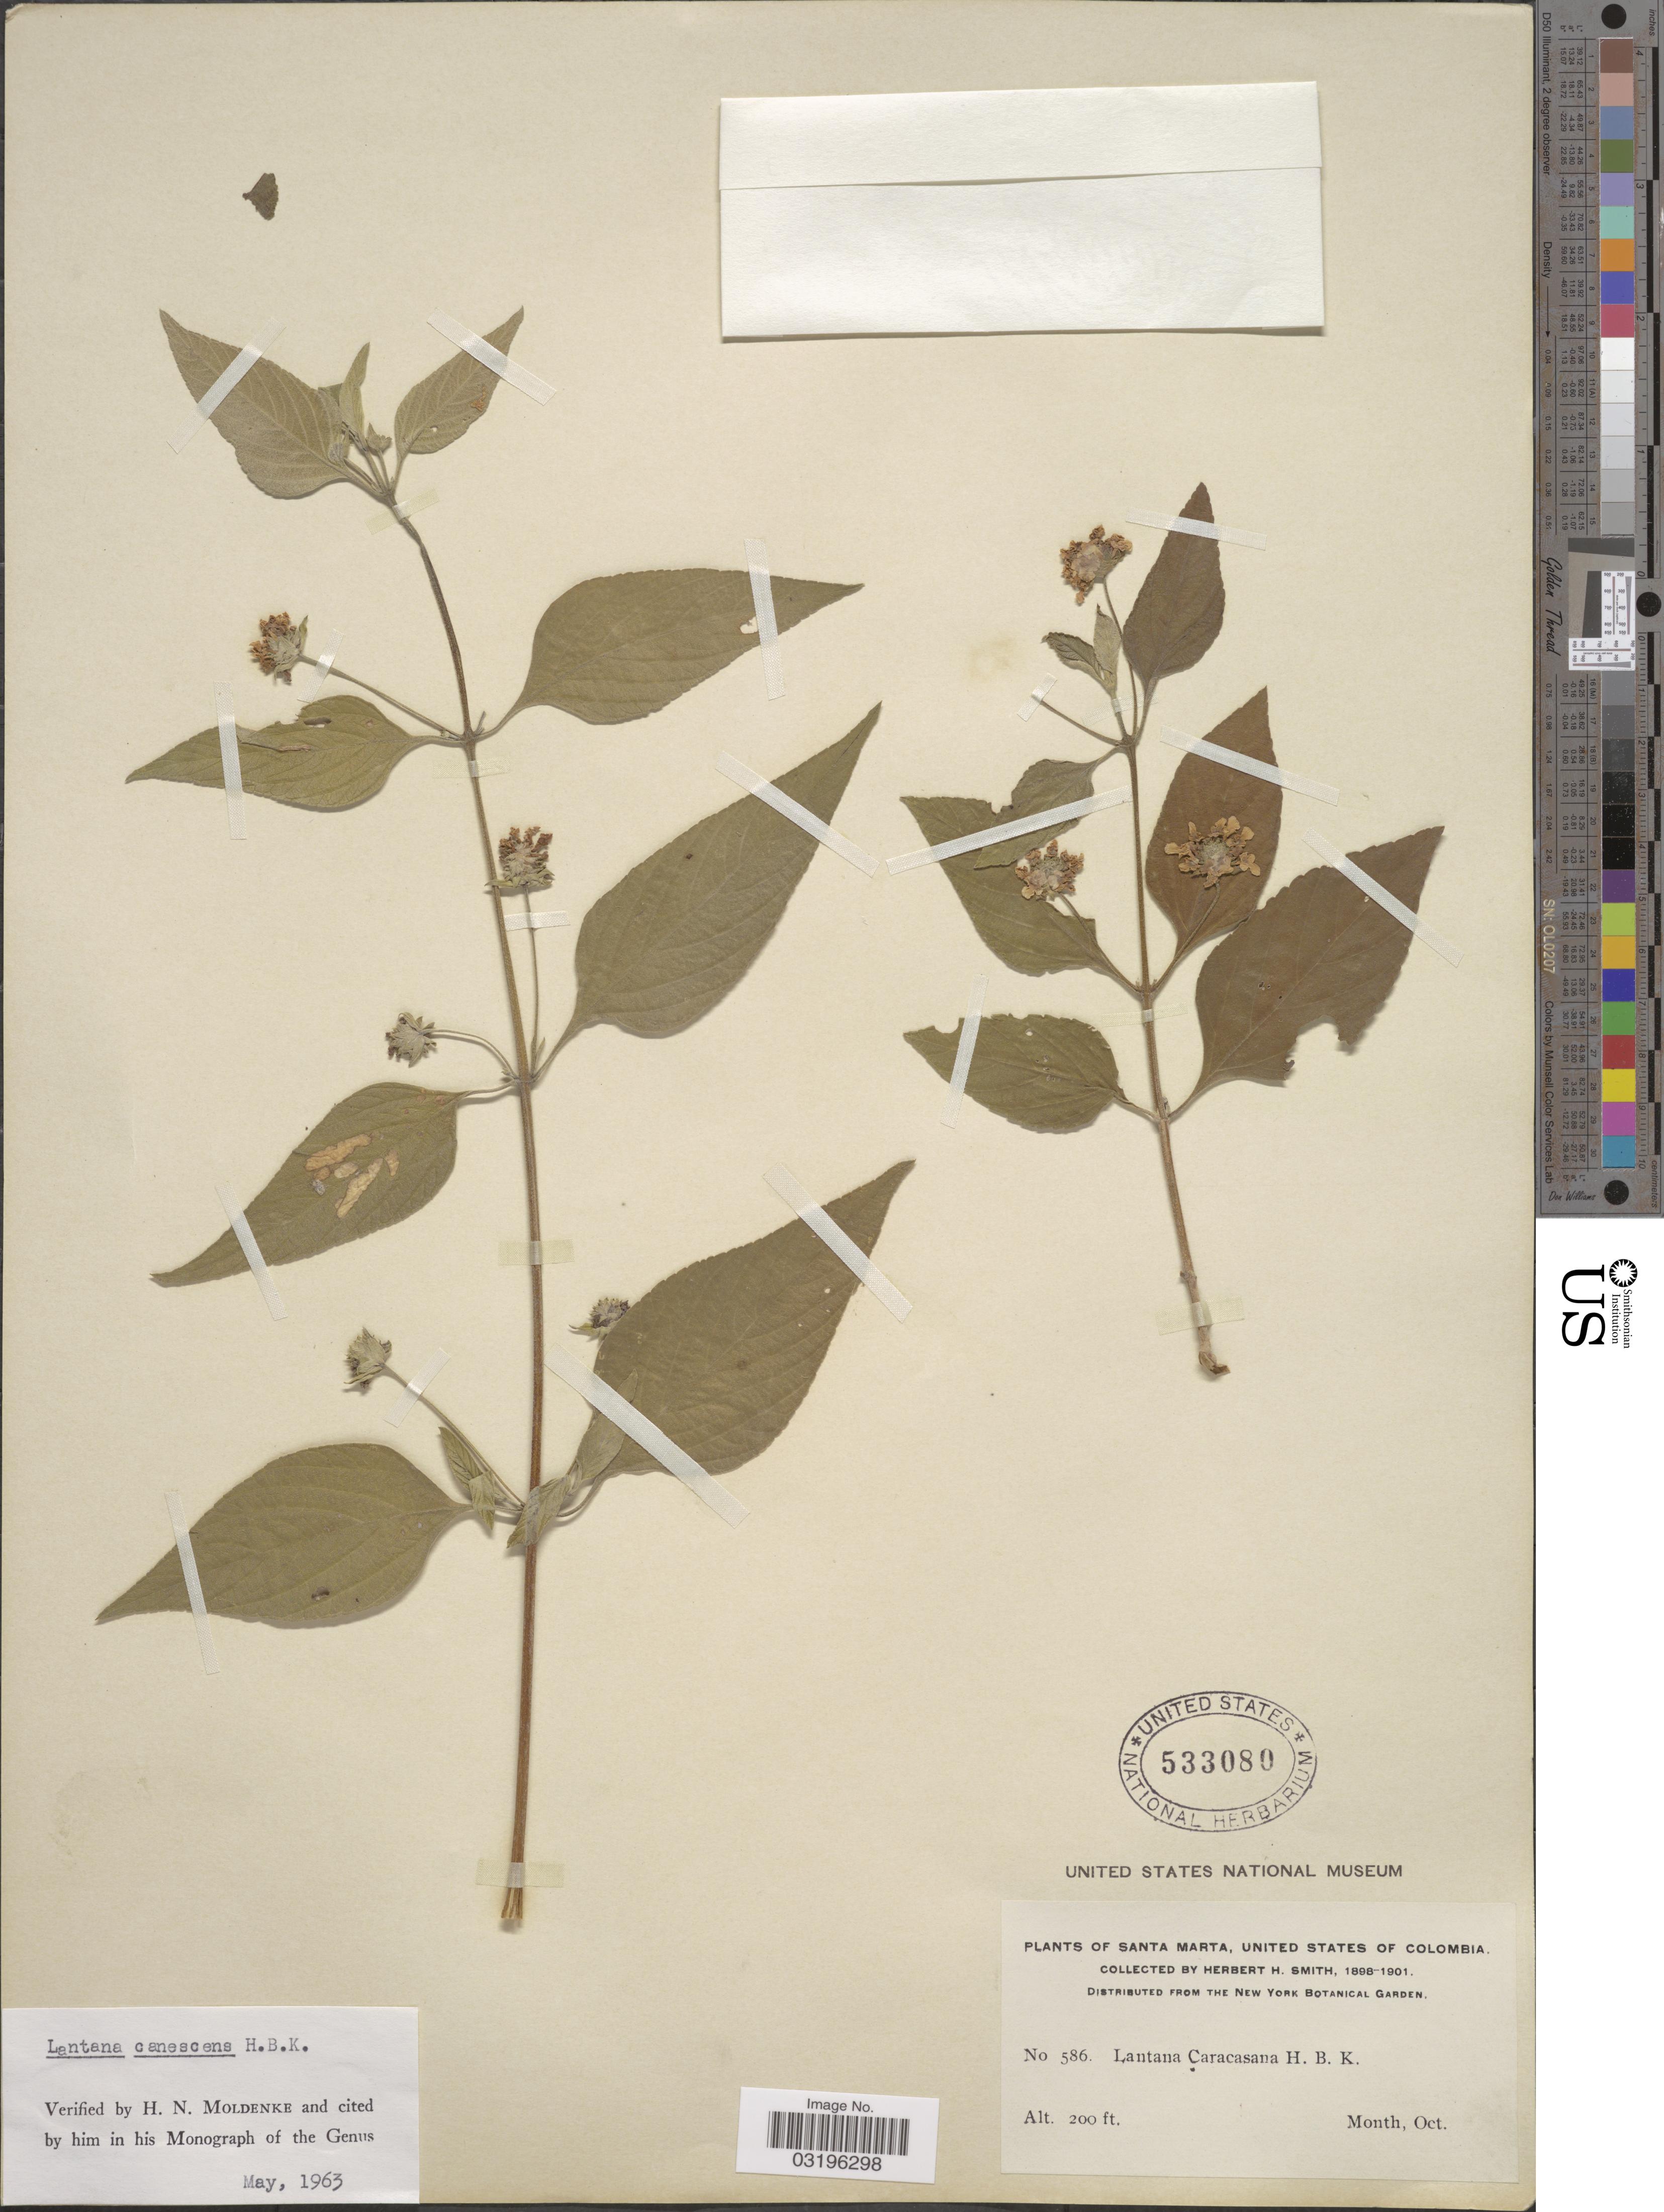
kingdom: Plantae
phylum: Tracheophyta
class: Magnoliopsida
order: Lamiales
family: Verbenaceae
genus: Lantana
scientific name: Lantana canescens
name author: Kunth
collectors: Herbert H. Smith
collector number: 586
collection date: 1898-10/1901-10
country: Colombia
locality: Santa Marta, United States of Colombia.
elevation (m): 61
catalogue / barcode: US 533080